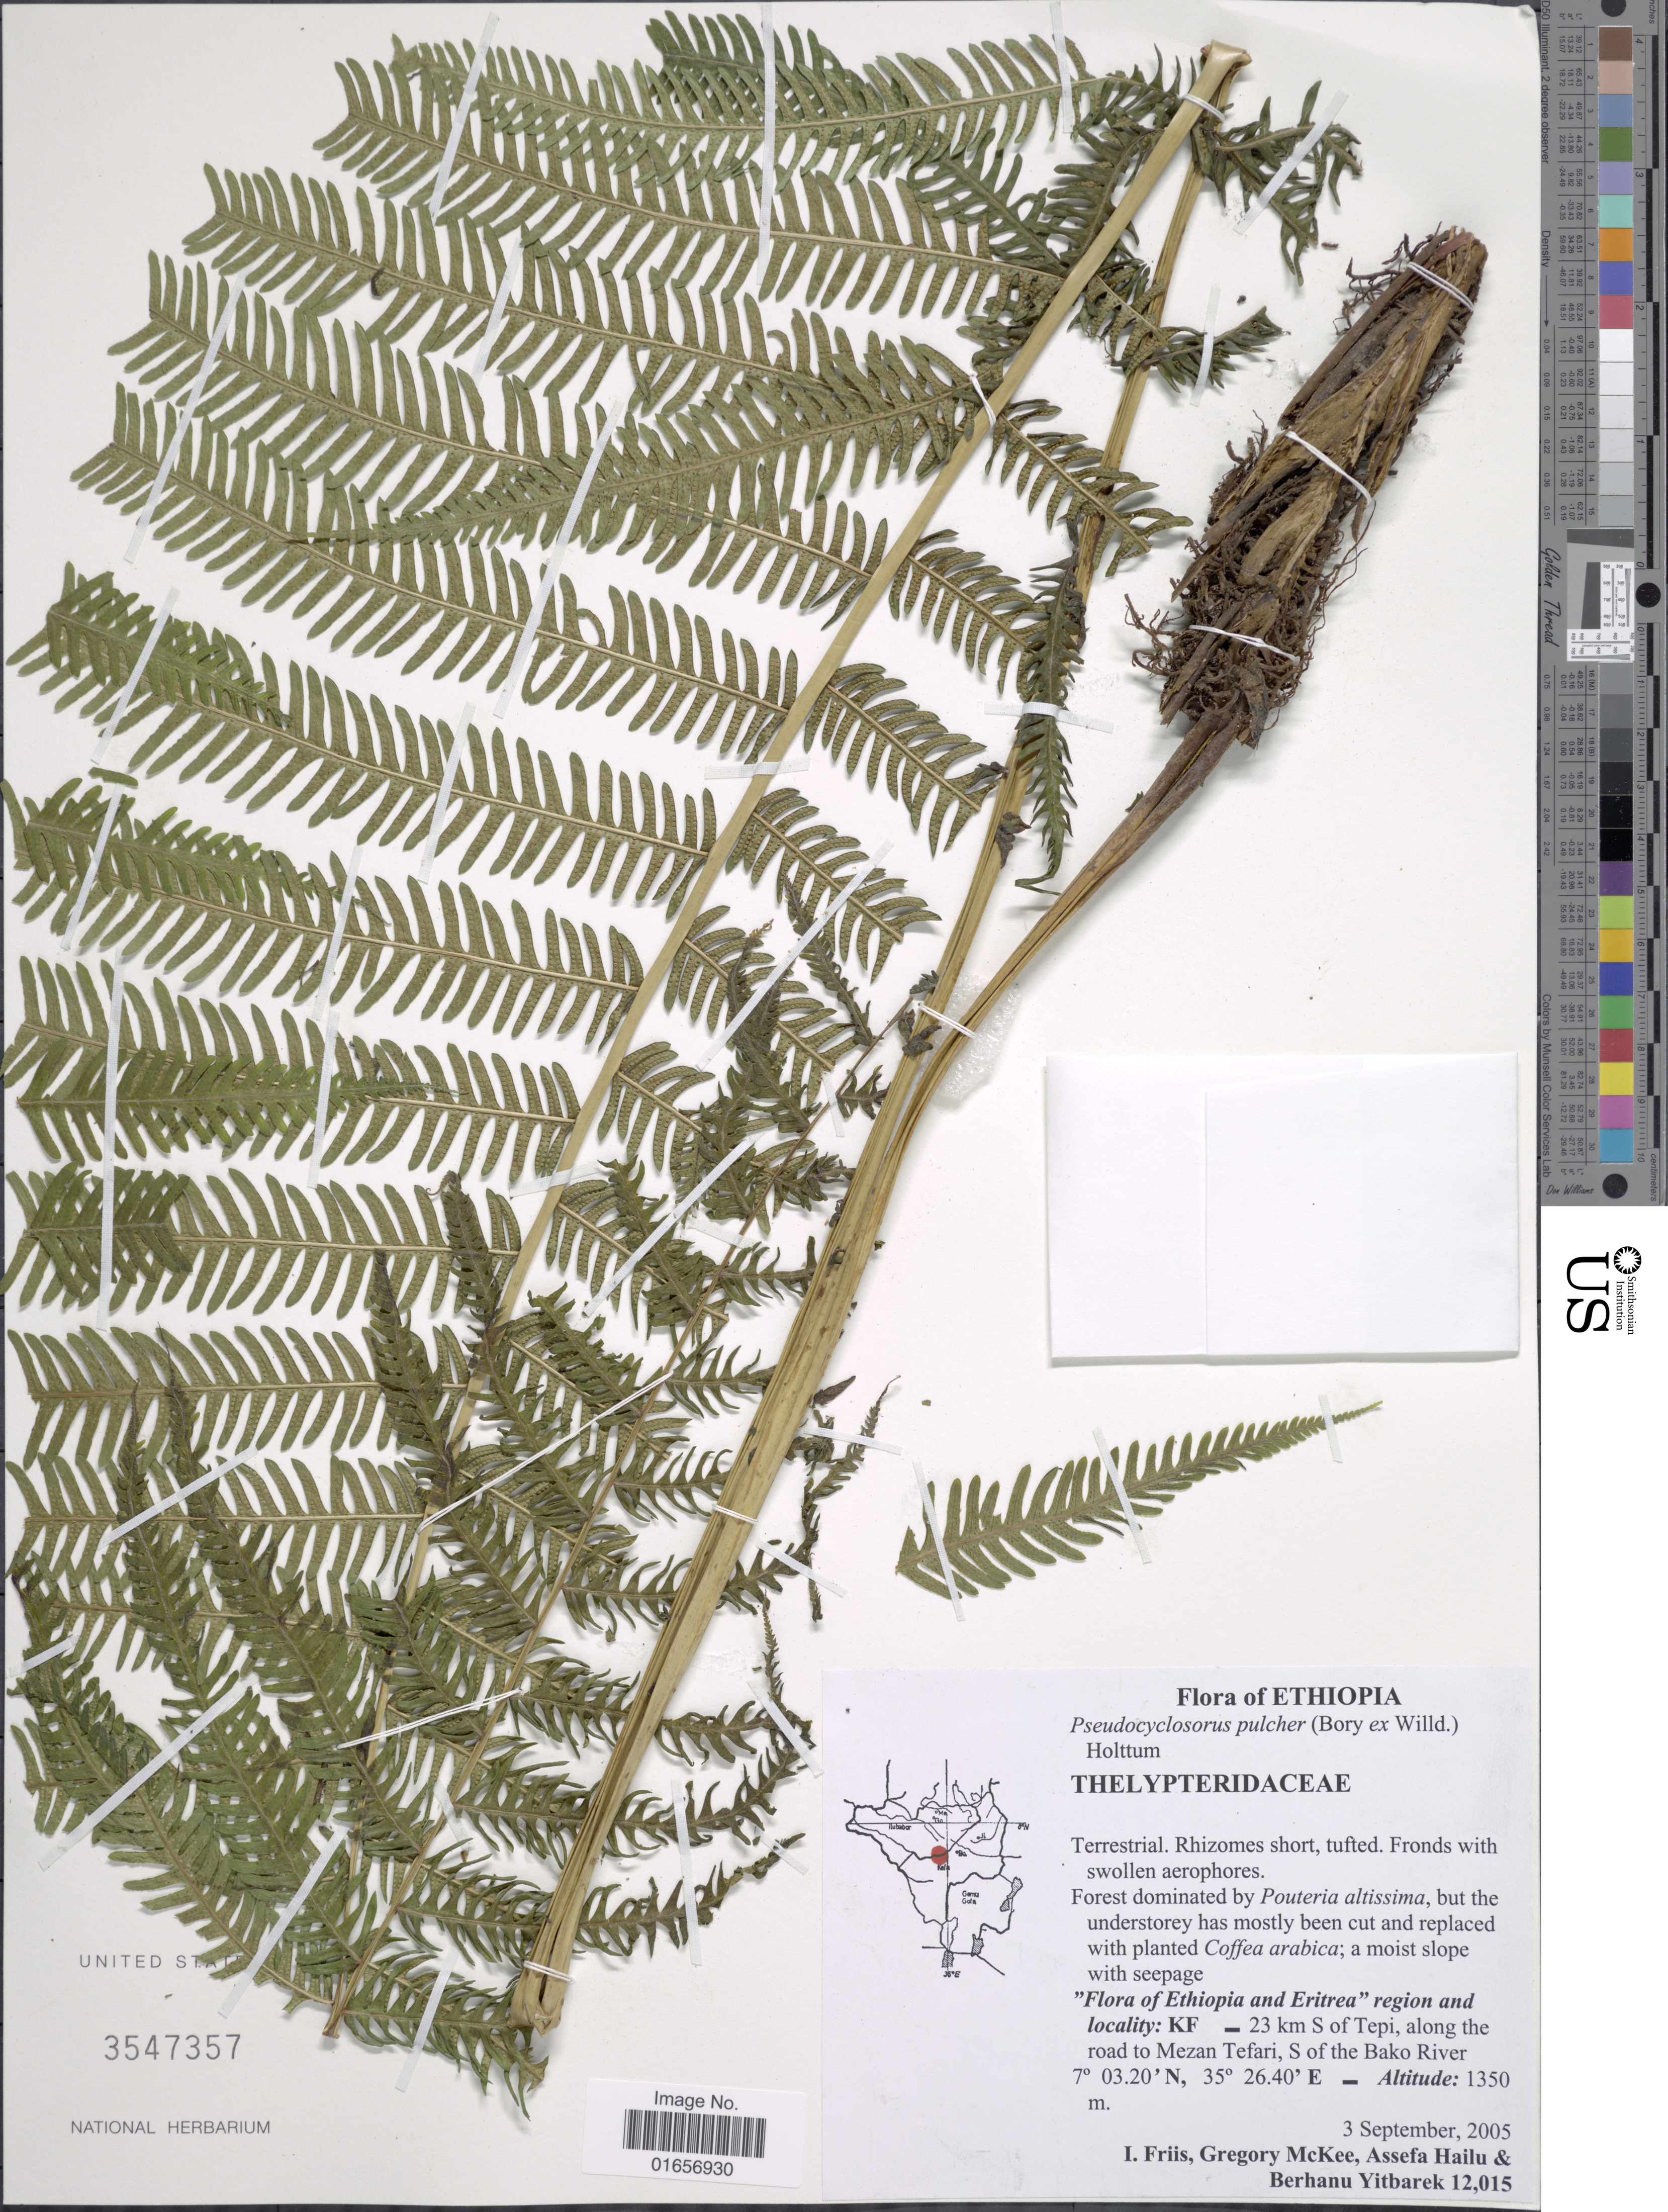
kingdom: Plantae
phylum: Tracheophyta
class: Polypodiopsida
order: Polypodiales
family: Thelypteridaceae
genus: Pseudocyclosorus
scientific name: Pseudocyclosorus pulcher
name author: (Bory ex Willd.) Holttum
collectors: I. Friis, G. S. McKee, A. Hailu & B. Yitbarek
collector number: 12015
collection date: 2005-09-03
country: Ethiopia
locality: KF, 23 km S of Tepi, along the road to Mezan Tefari, S of Bako River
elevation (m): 1350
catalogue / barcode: US 3547357